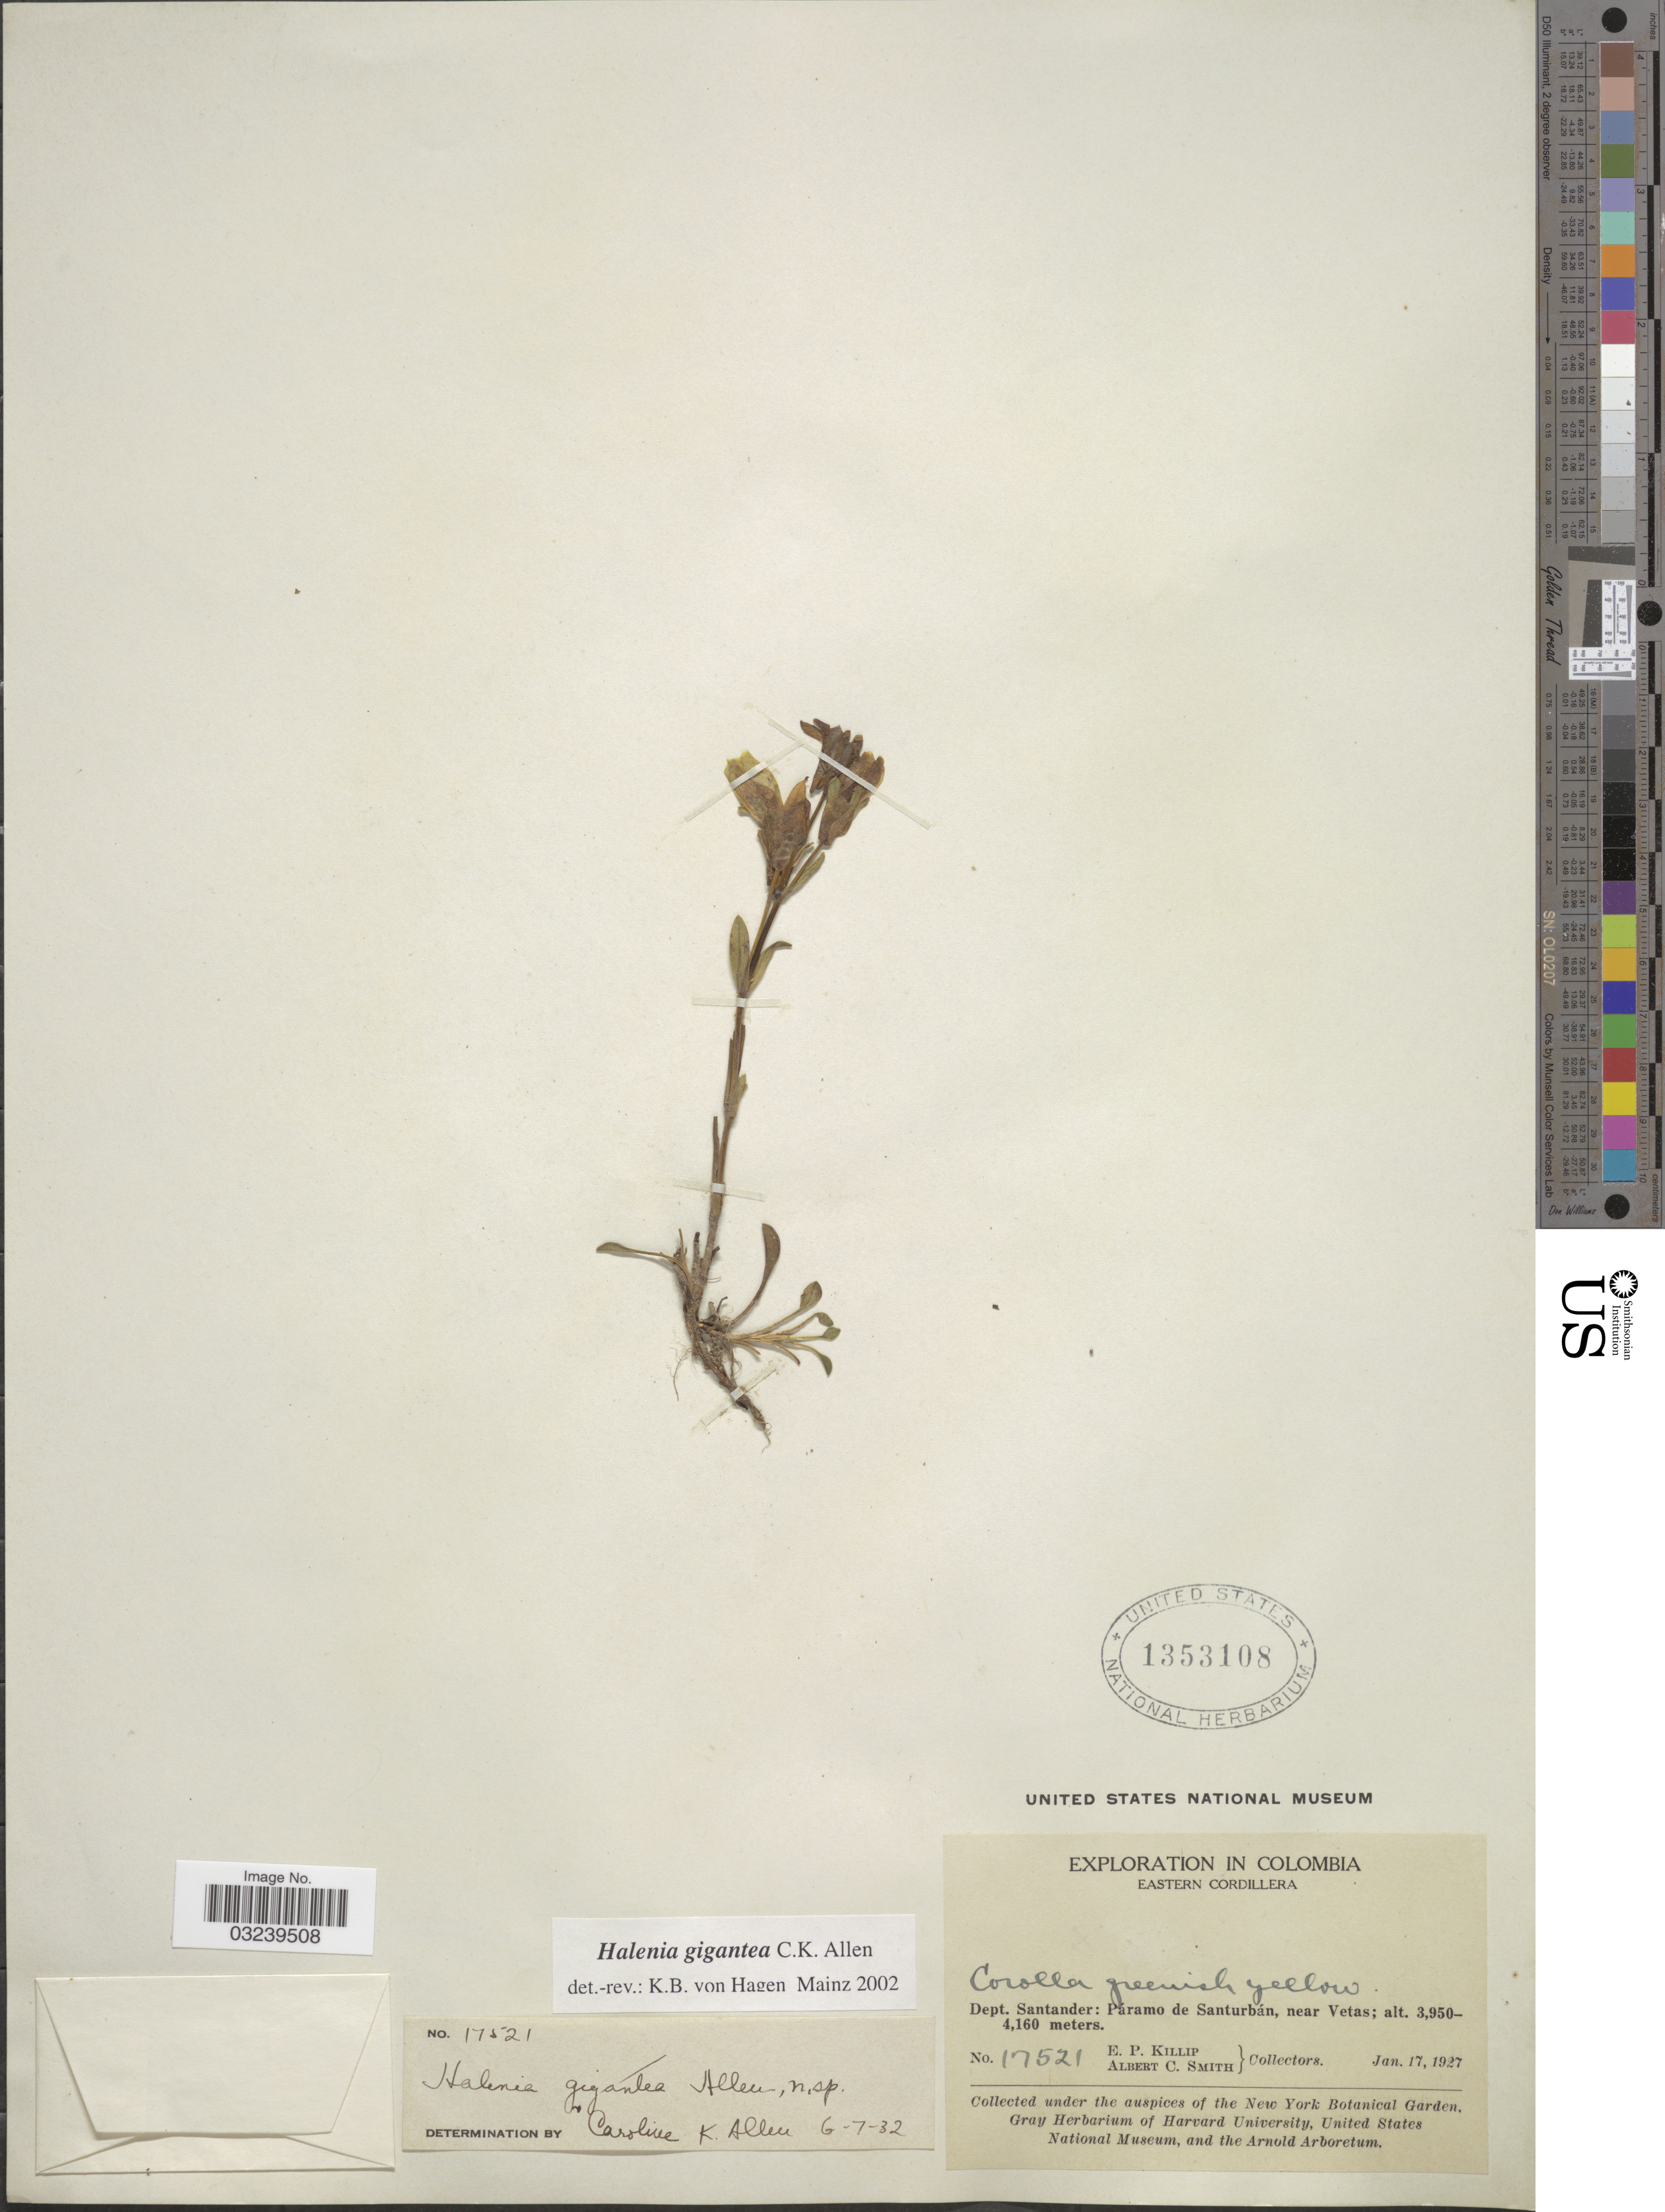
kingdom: Plantae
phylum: Tracheophyta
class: Magnoliopsida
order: Gentianales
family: Gentianaceae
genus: Halenia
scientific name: Halenia gigantea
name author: C.K. Allen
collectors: E. P. Killip & A. C. Smith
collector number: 17521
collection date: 1927-01-17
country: Colombia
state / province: Santander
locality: Eastern Cordillera: Dep. Santander: Páramo de Santurbán, near Vetas.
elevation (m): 3950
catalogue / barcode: US 1353108